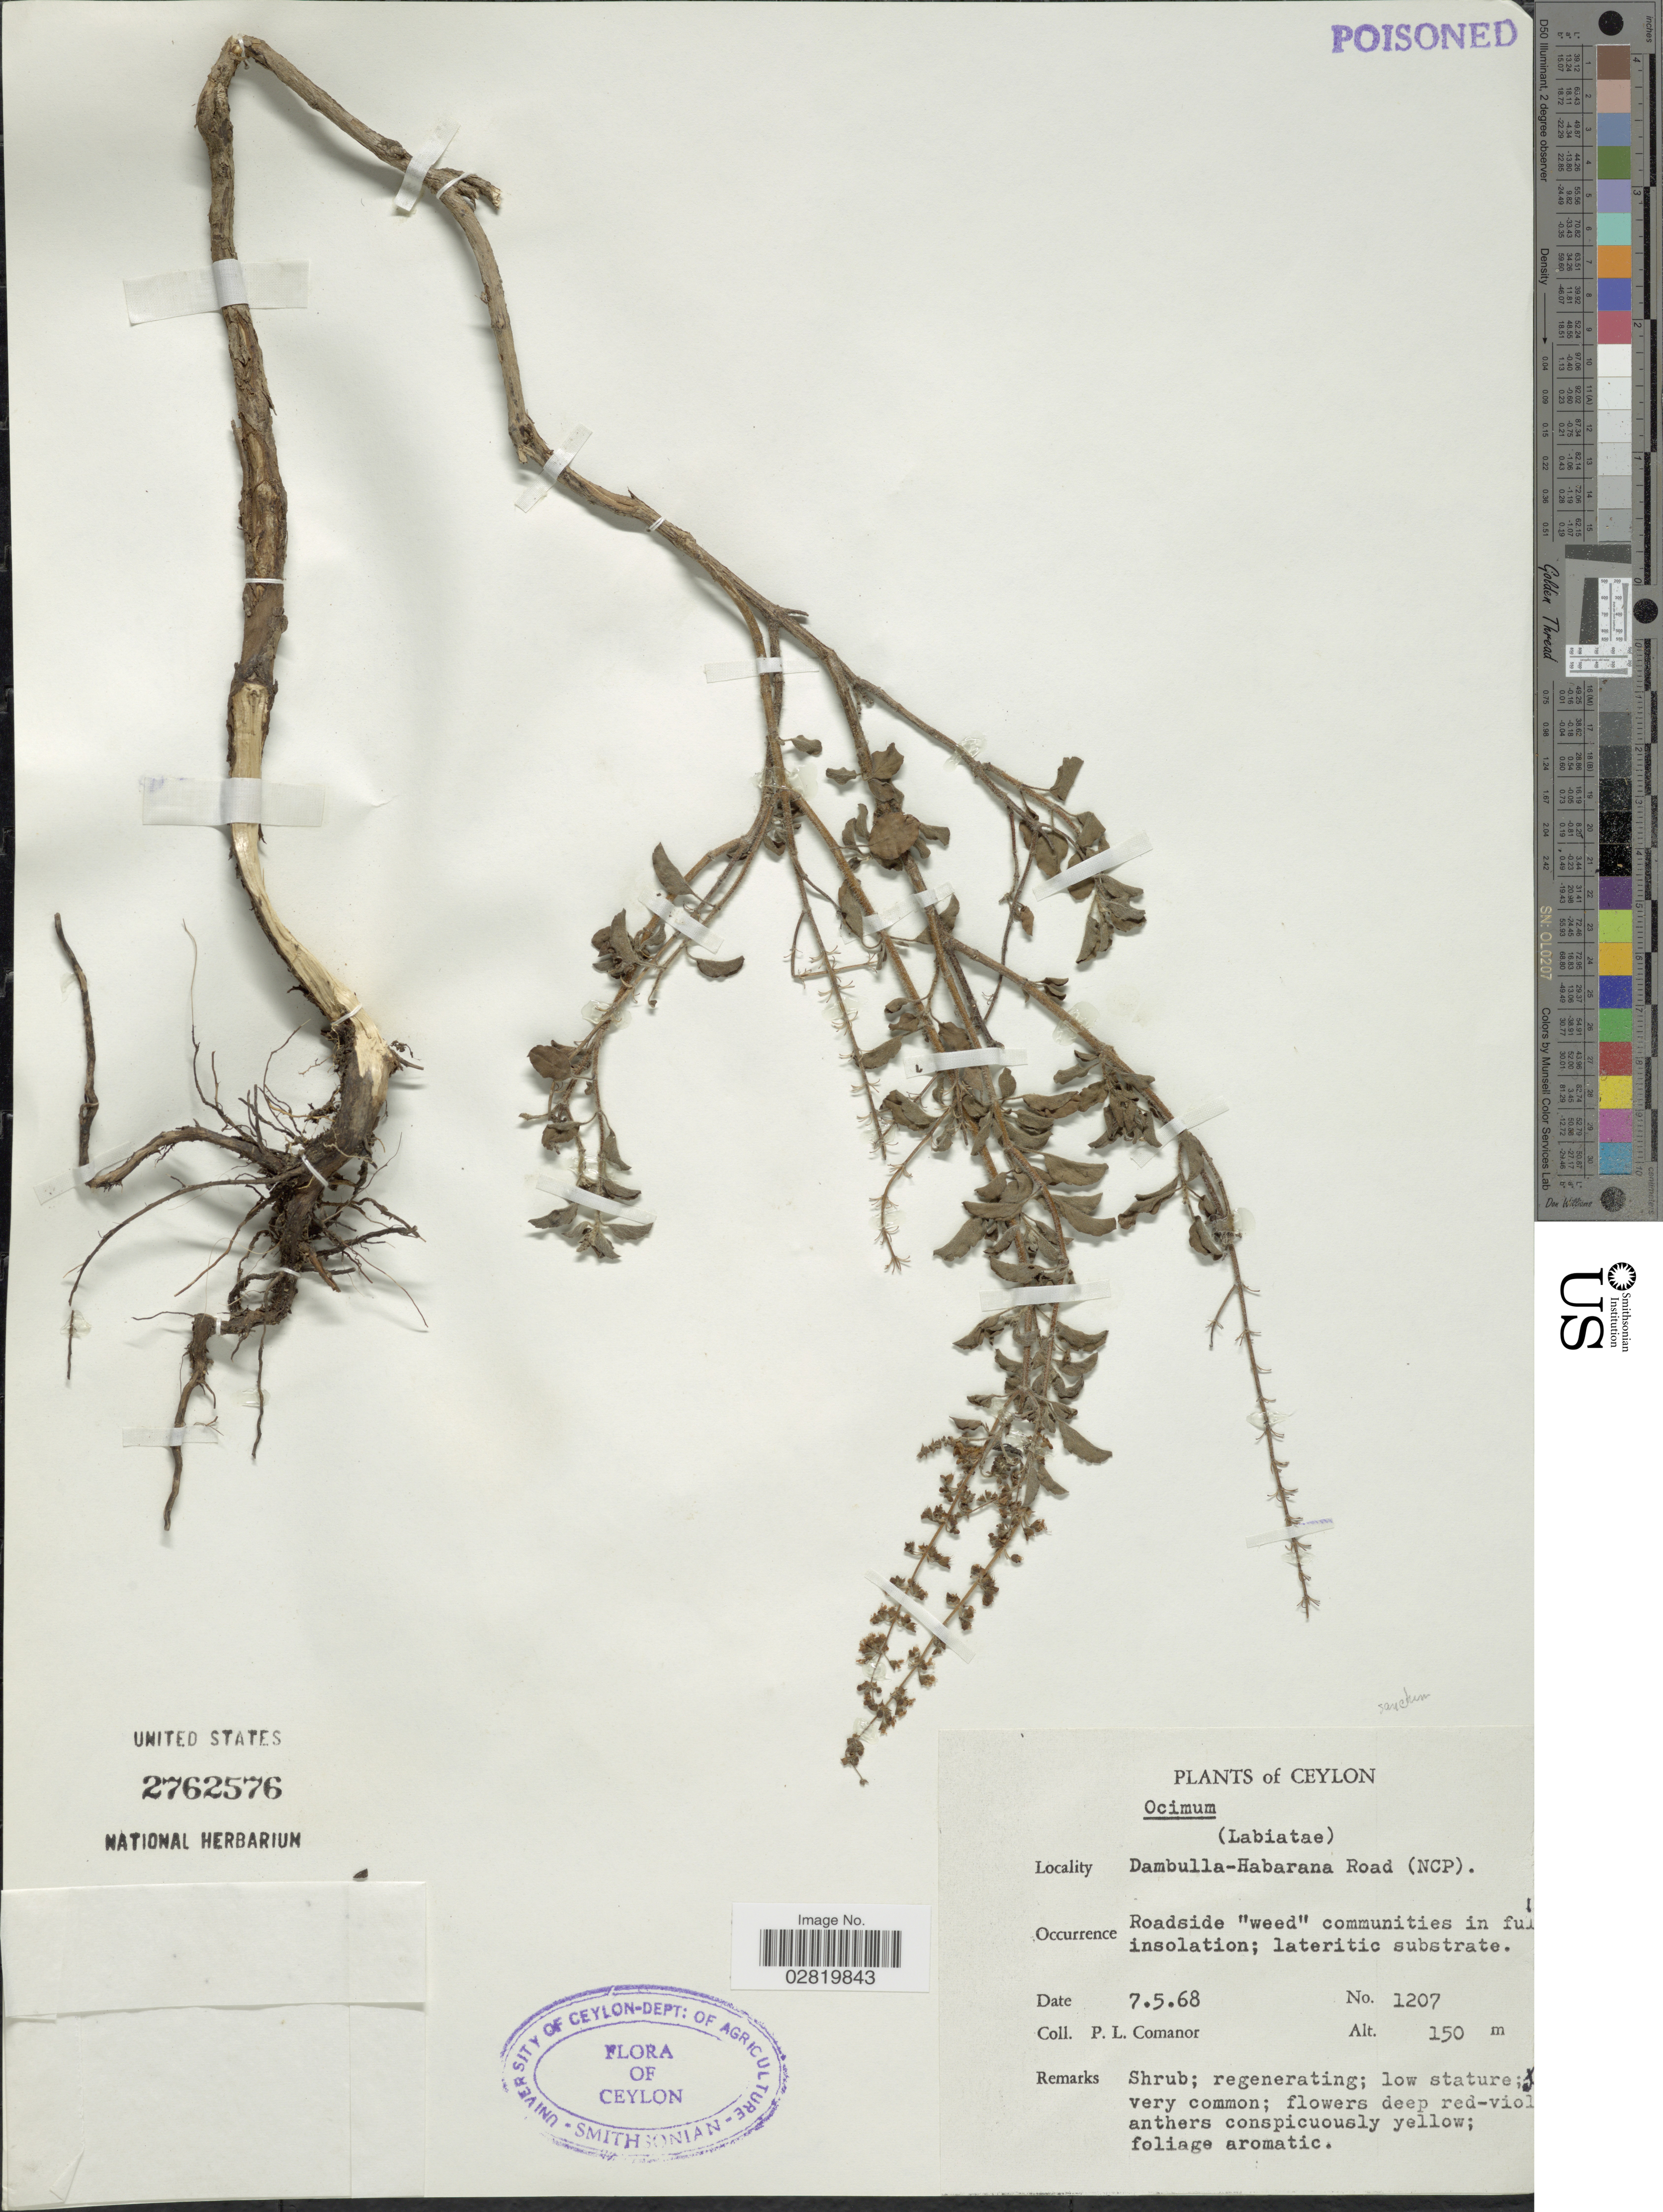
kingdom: Plantae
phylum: Tracheophyta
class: Magnoliopsida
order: Lamiales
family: Lamiaceae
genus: Ocimum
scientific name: Ocimum sanctum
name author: L.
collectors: P. Comanor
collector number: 1207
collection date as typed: Transcribed d/m/y: 7/5/68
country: Sri Lanka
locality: Ceylon, Dambulla-Habarana Road (NCP).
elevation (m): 150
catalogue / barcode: US 2762576